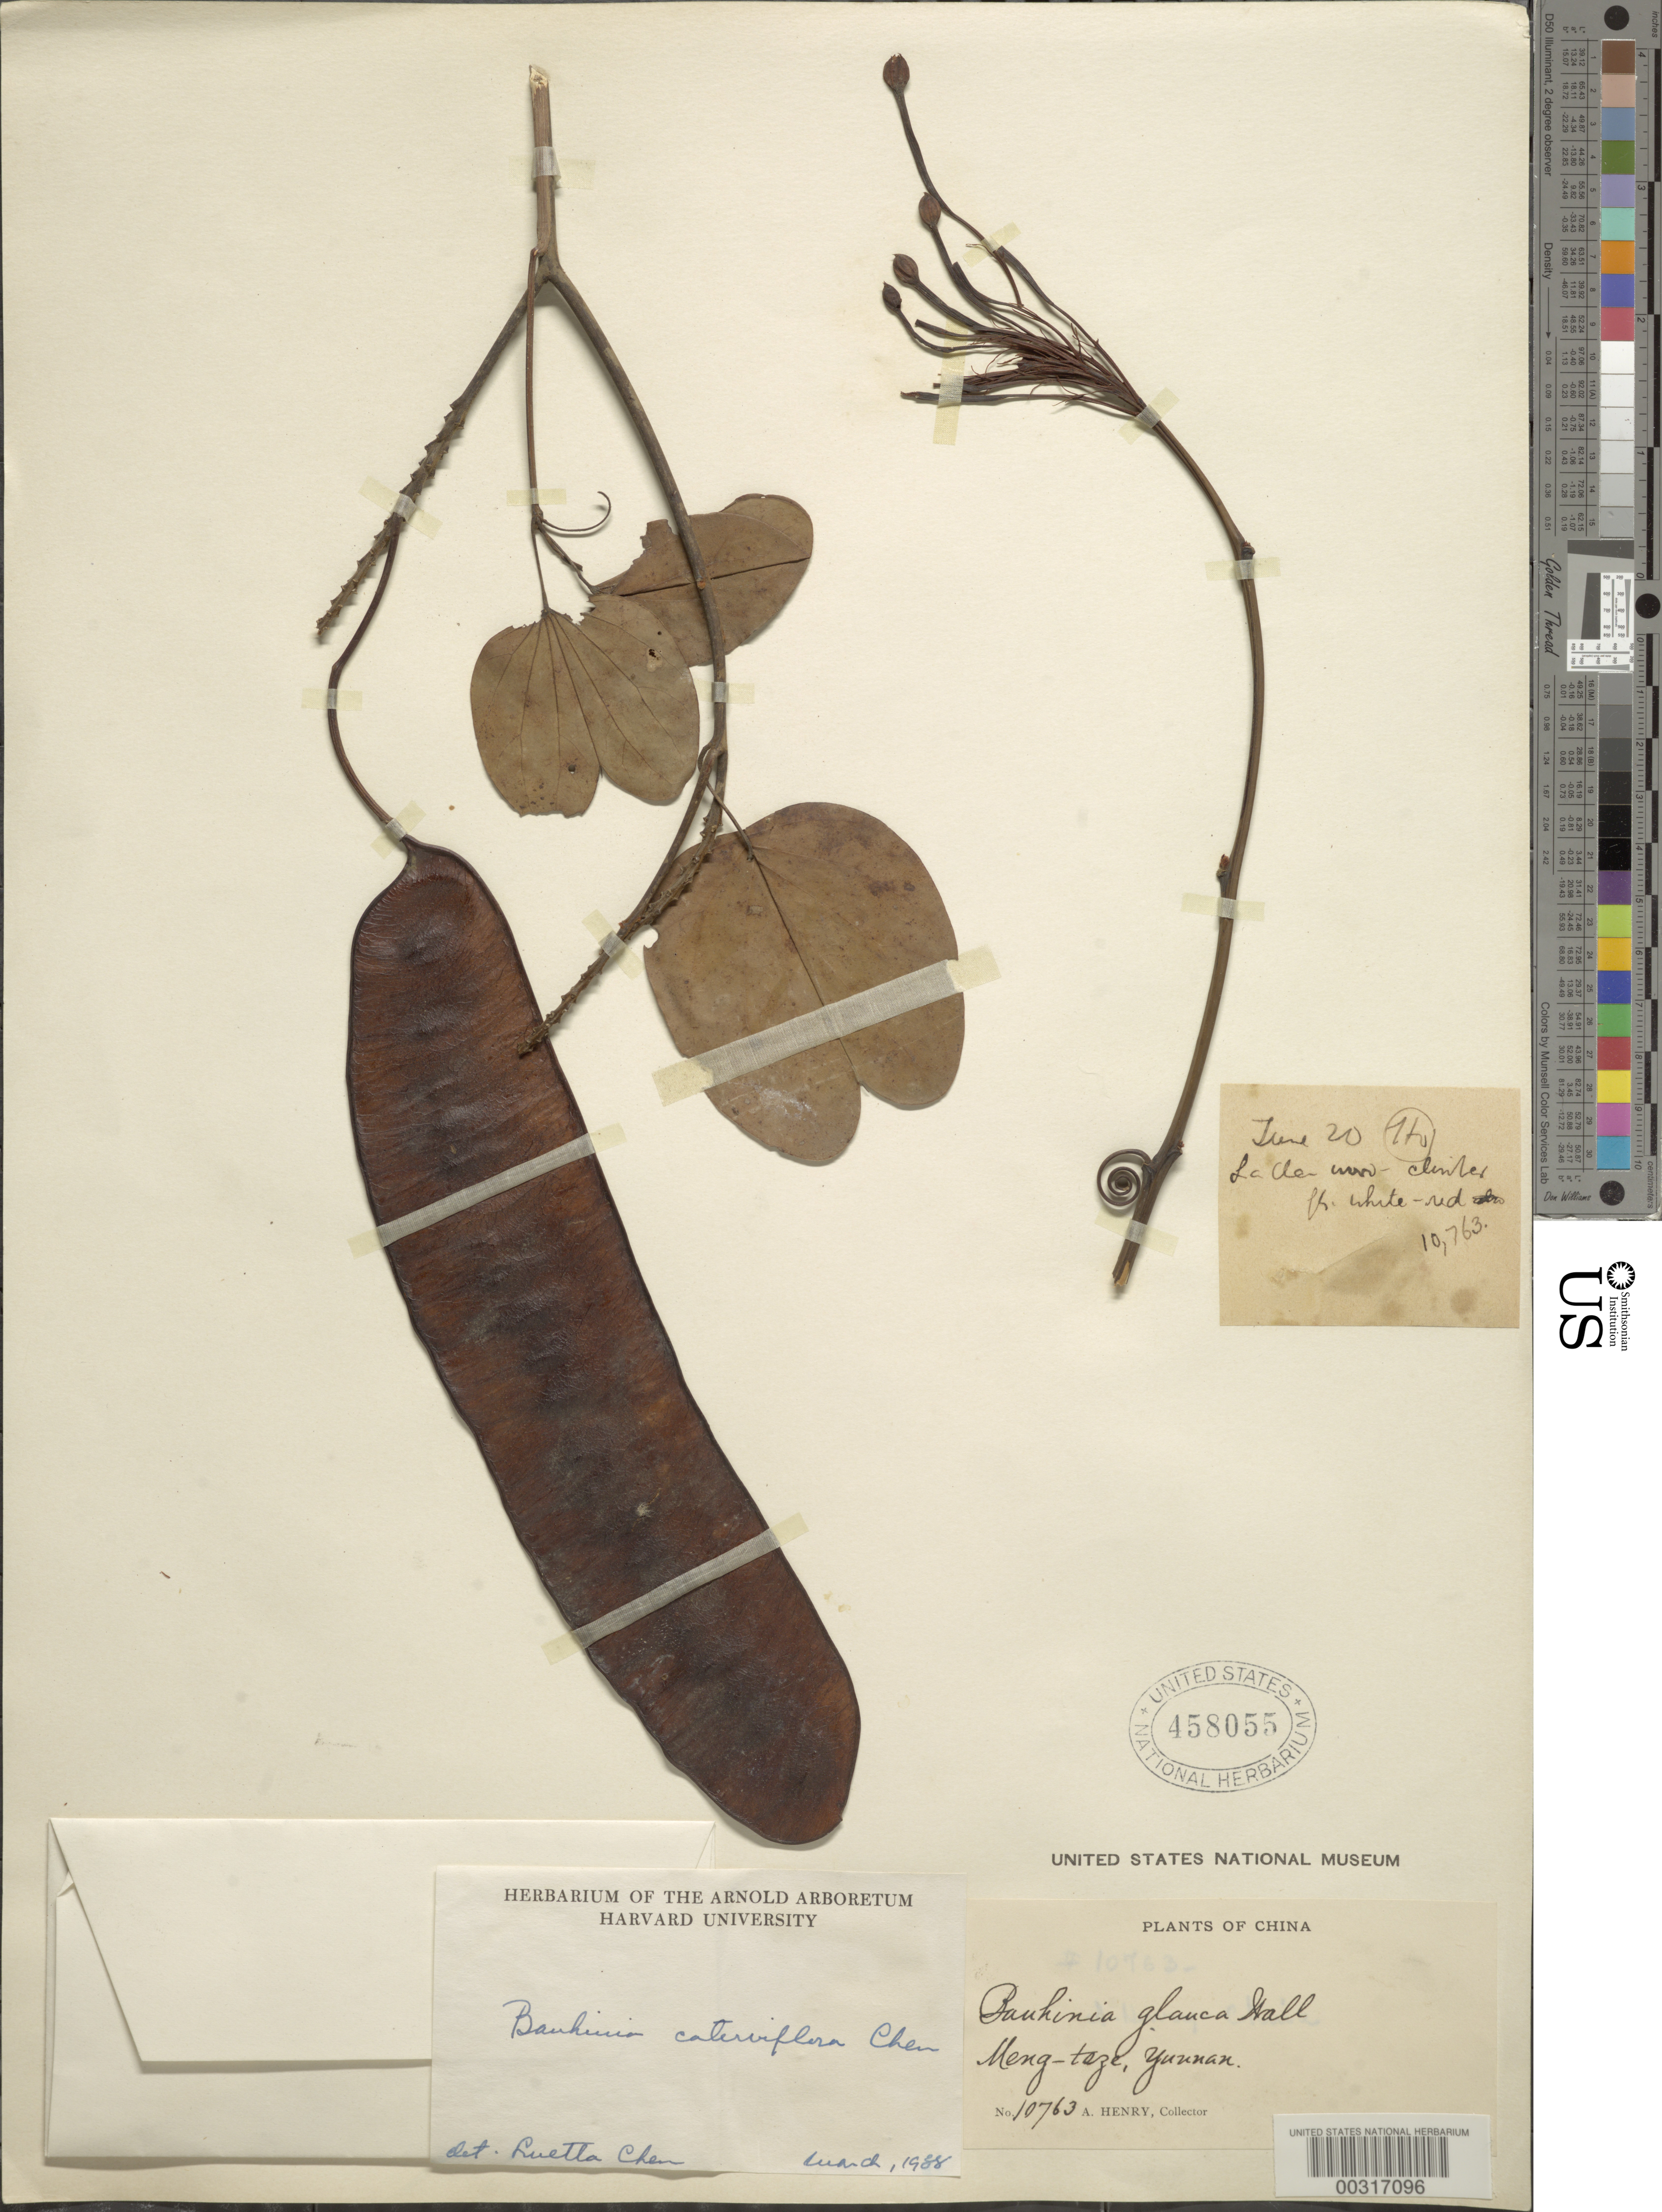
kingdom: Plantae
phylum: Tracheophyta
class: Magnoliopsida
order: Fabales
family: Fabaceae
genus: Cheniella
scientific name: Cheniella tenuiflora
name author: (C.B. Clarke) R. Clark & Mackinder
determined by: U.S. National Herbarium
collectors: A. Henry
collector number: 10763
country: China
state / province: Yunnan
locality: Meng-teze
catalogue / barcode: US 458055